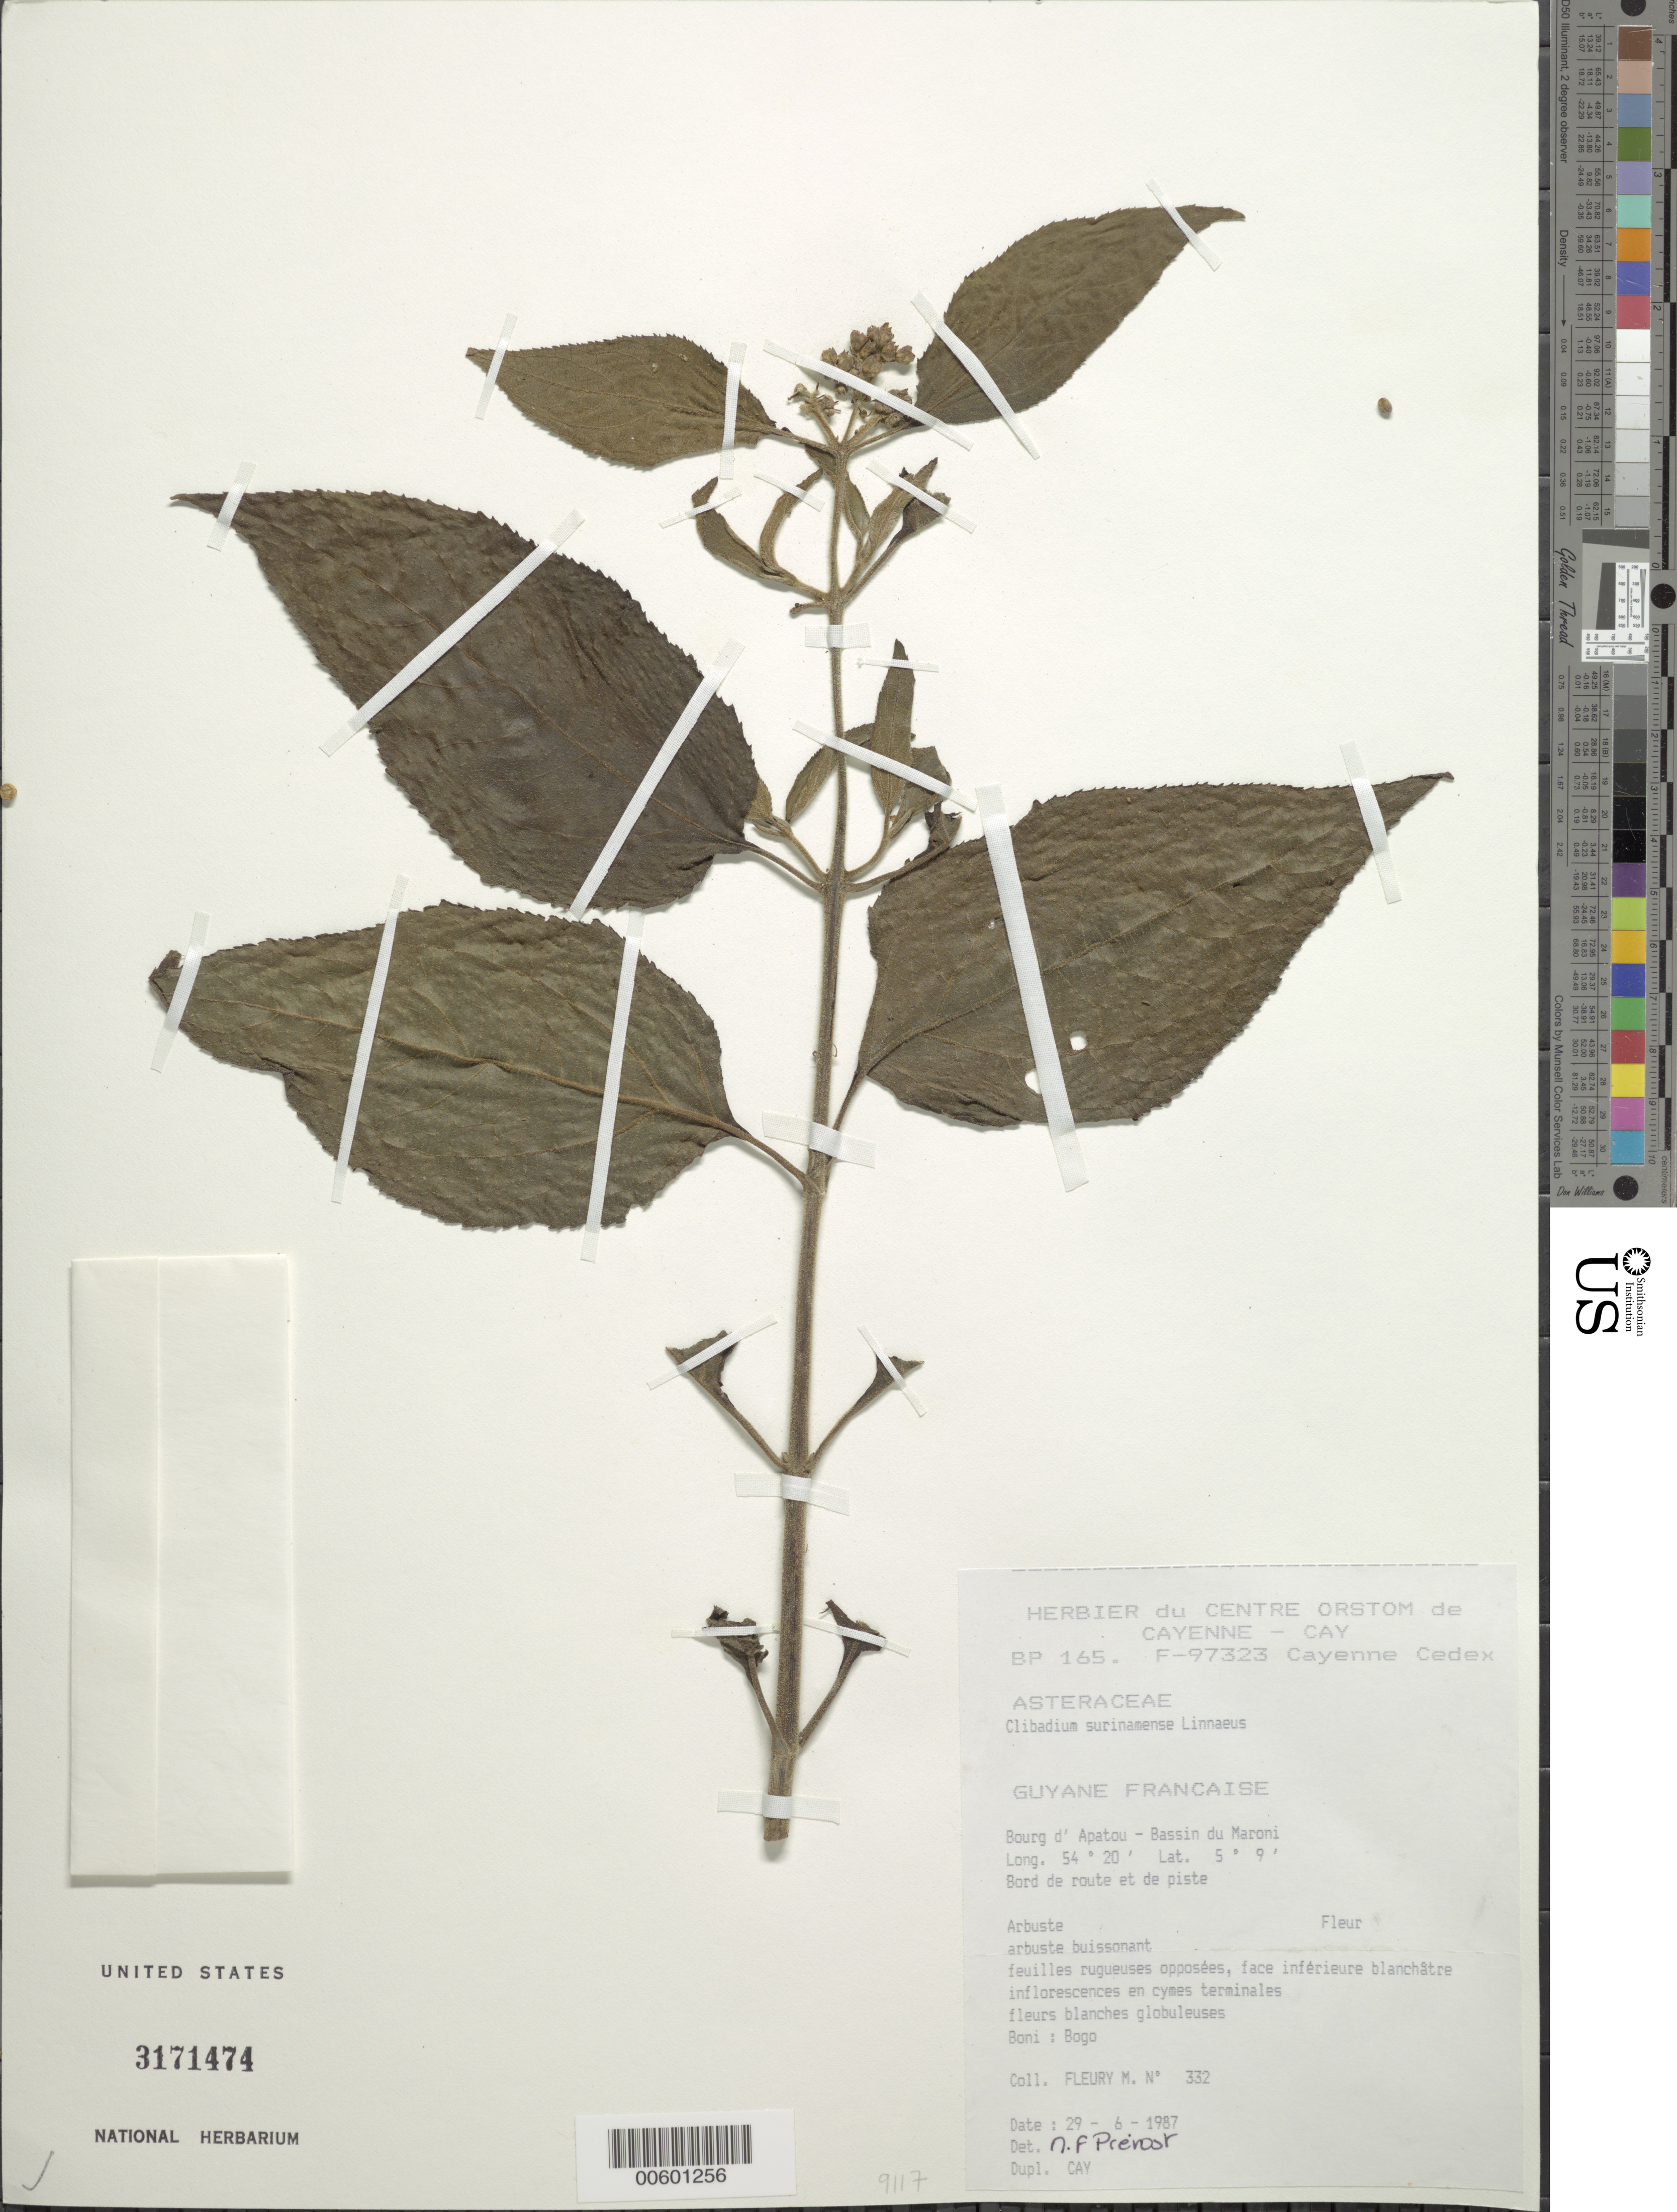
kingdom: Plantae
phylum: Tracheophyta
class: Magnoliopsida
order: Asterales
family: Asteraceae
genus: Clibadium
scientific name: Clibadium surinamense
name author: L.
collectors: M. Fleury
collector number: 332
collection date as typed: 29-Jun-87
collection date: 1987-06-29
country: French Guiana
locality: Commune d'Apatou, Bassin du Maroni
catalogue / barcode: US 3171474